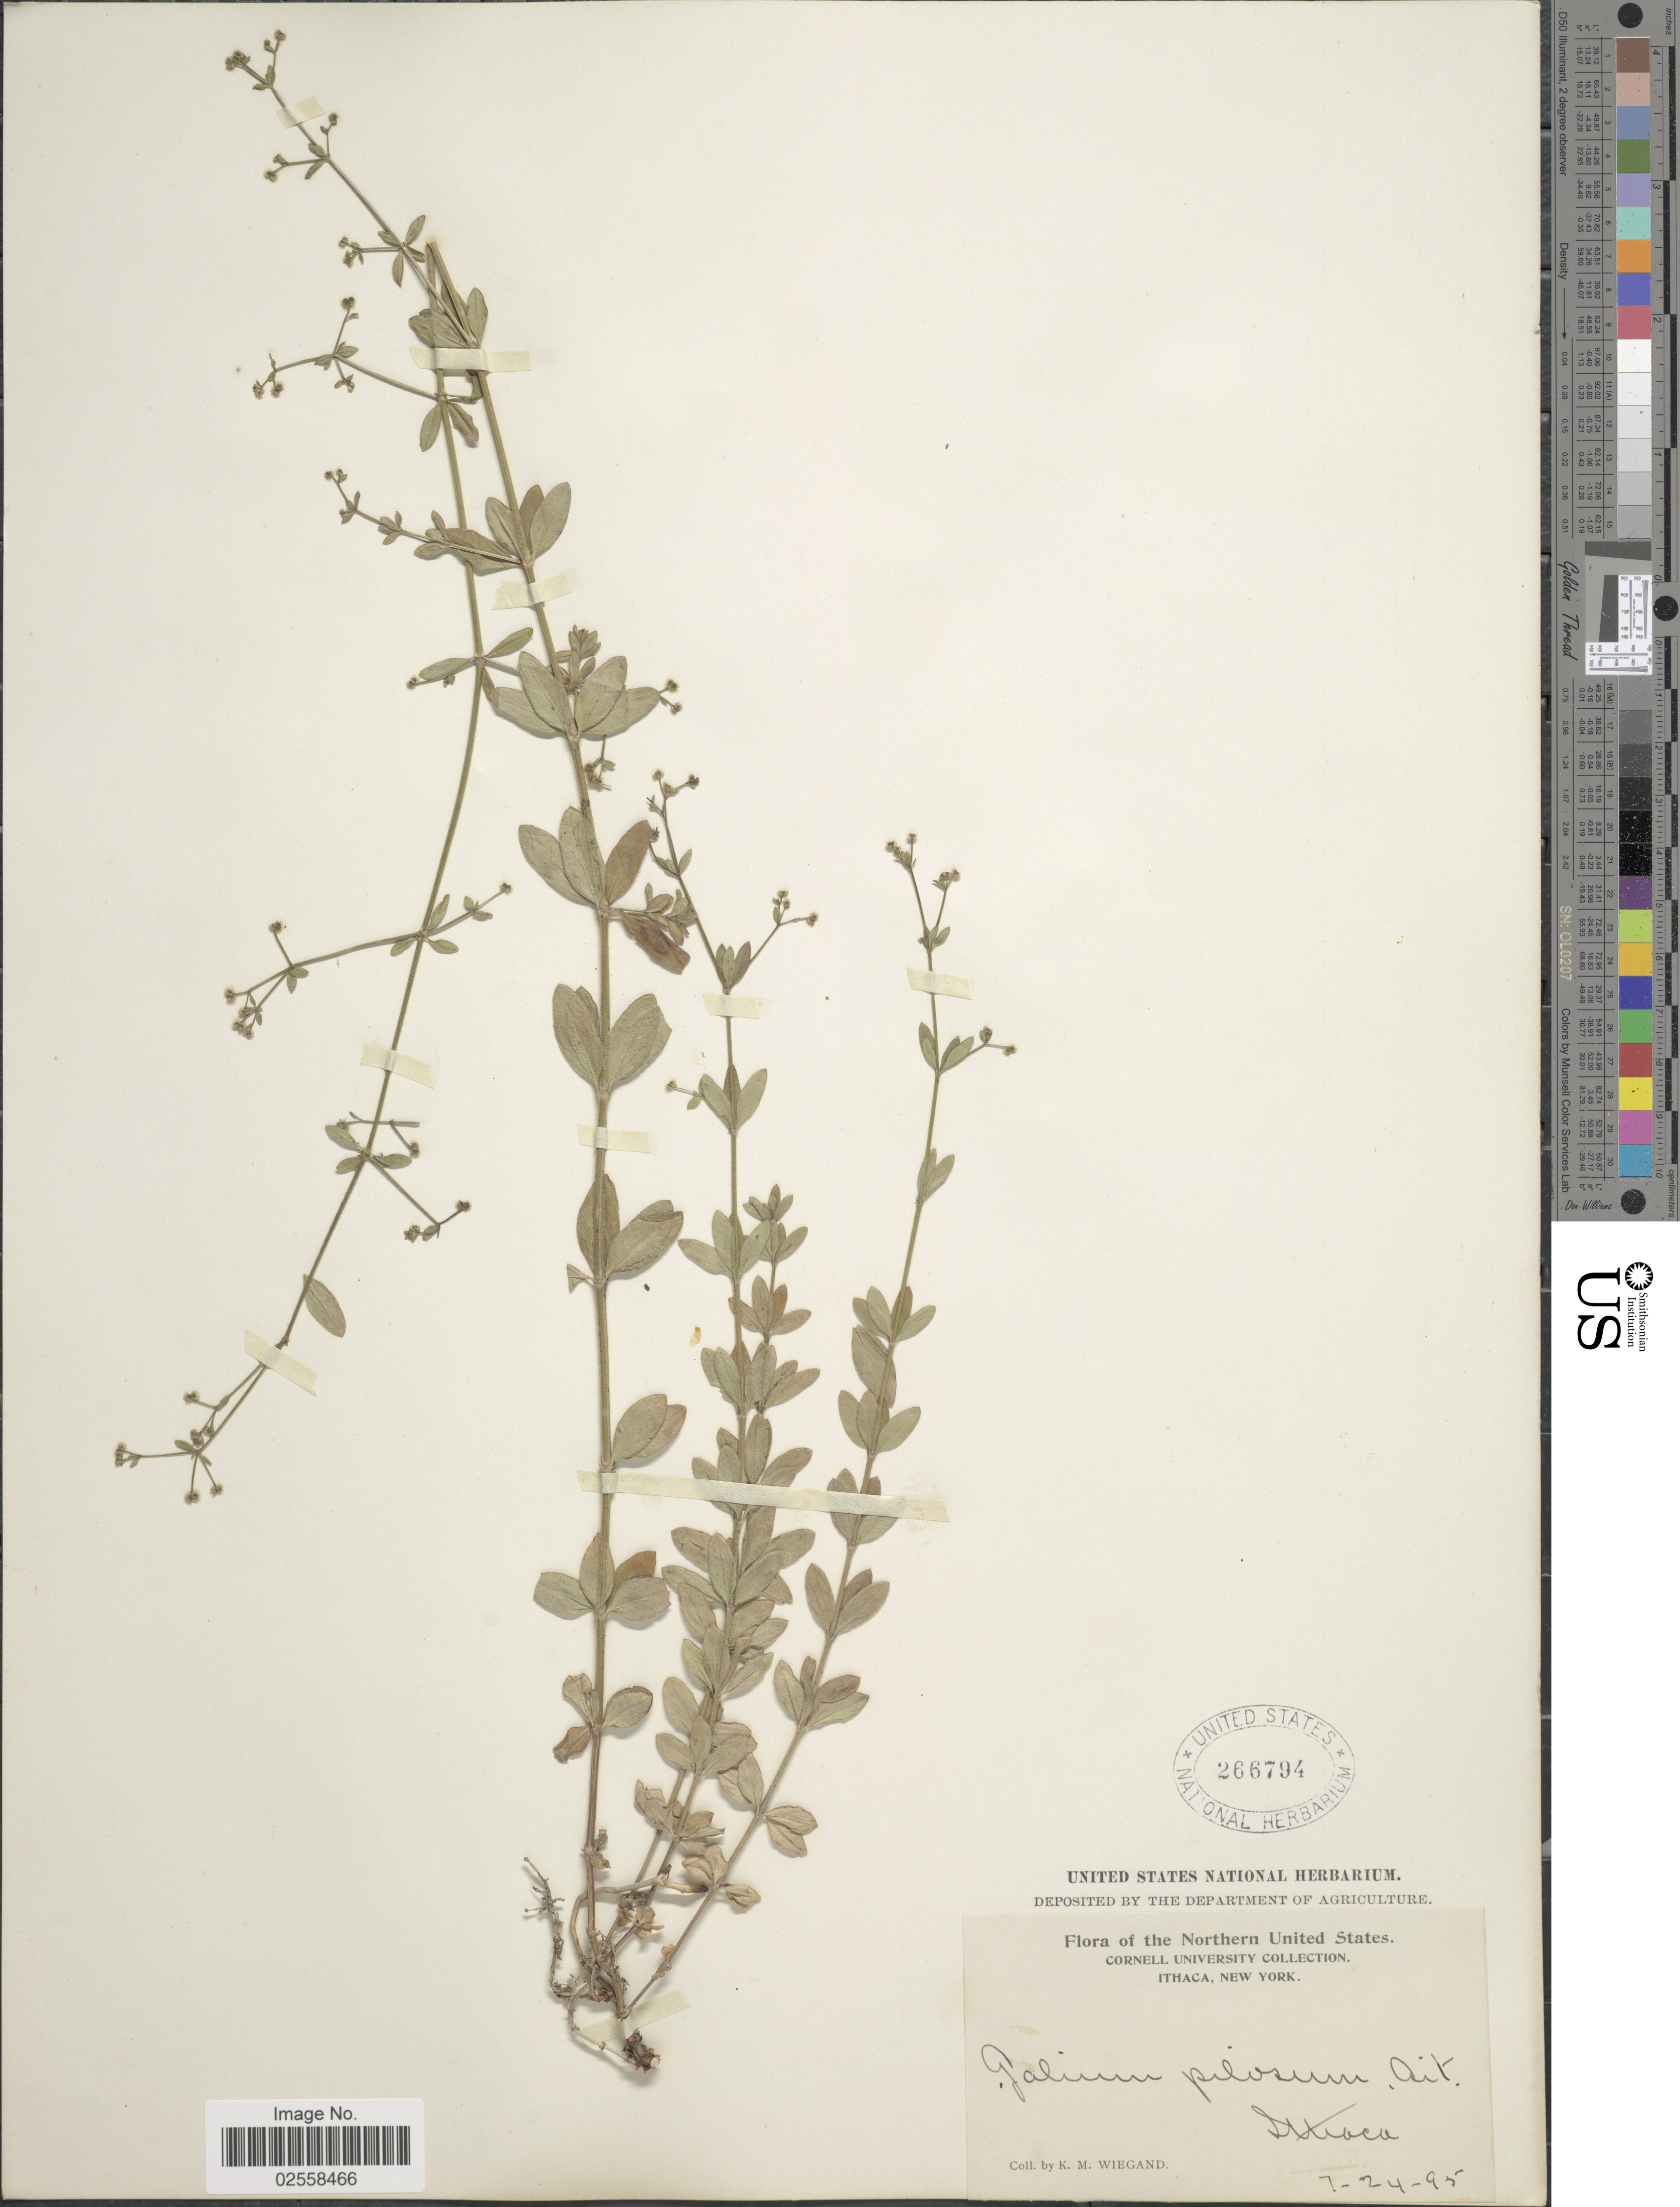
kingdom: Plantae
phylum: Tracheophyta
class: Magnoliopsida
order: Gentianales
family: Rubiaceae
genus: Galium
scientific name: Galium pilosum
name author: Aiton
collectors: K. M. Wiegand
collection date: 1895-07-24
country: United States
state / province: New York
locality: Northern United States, Ithaca.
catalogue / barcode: US 266794